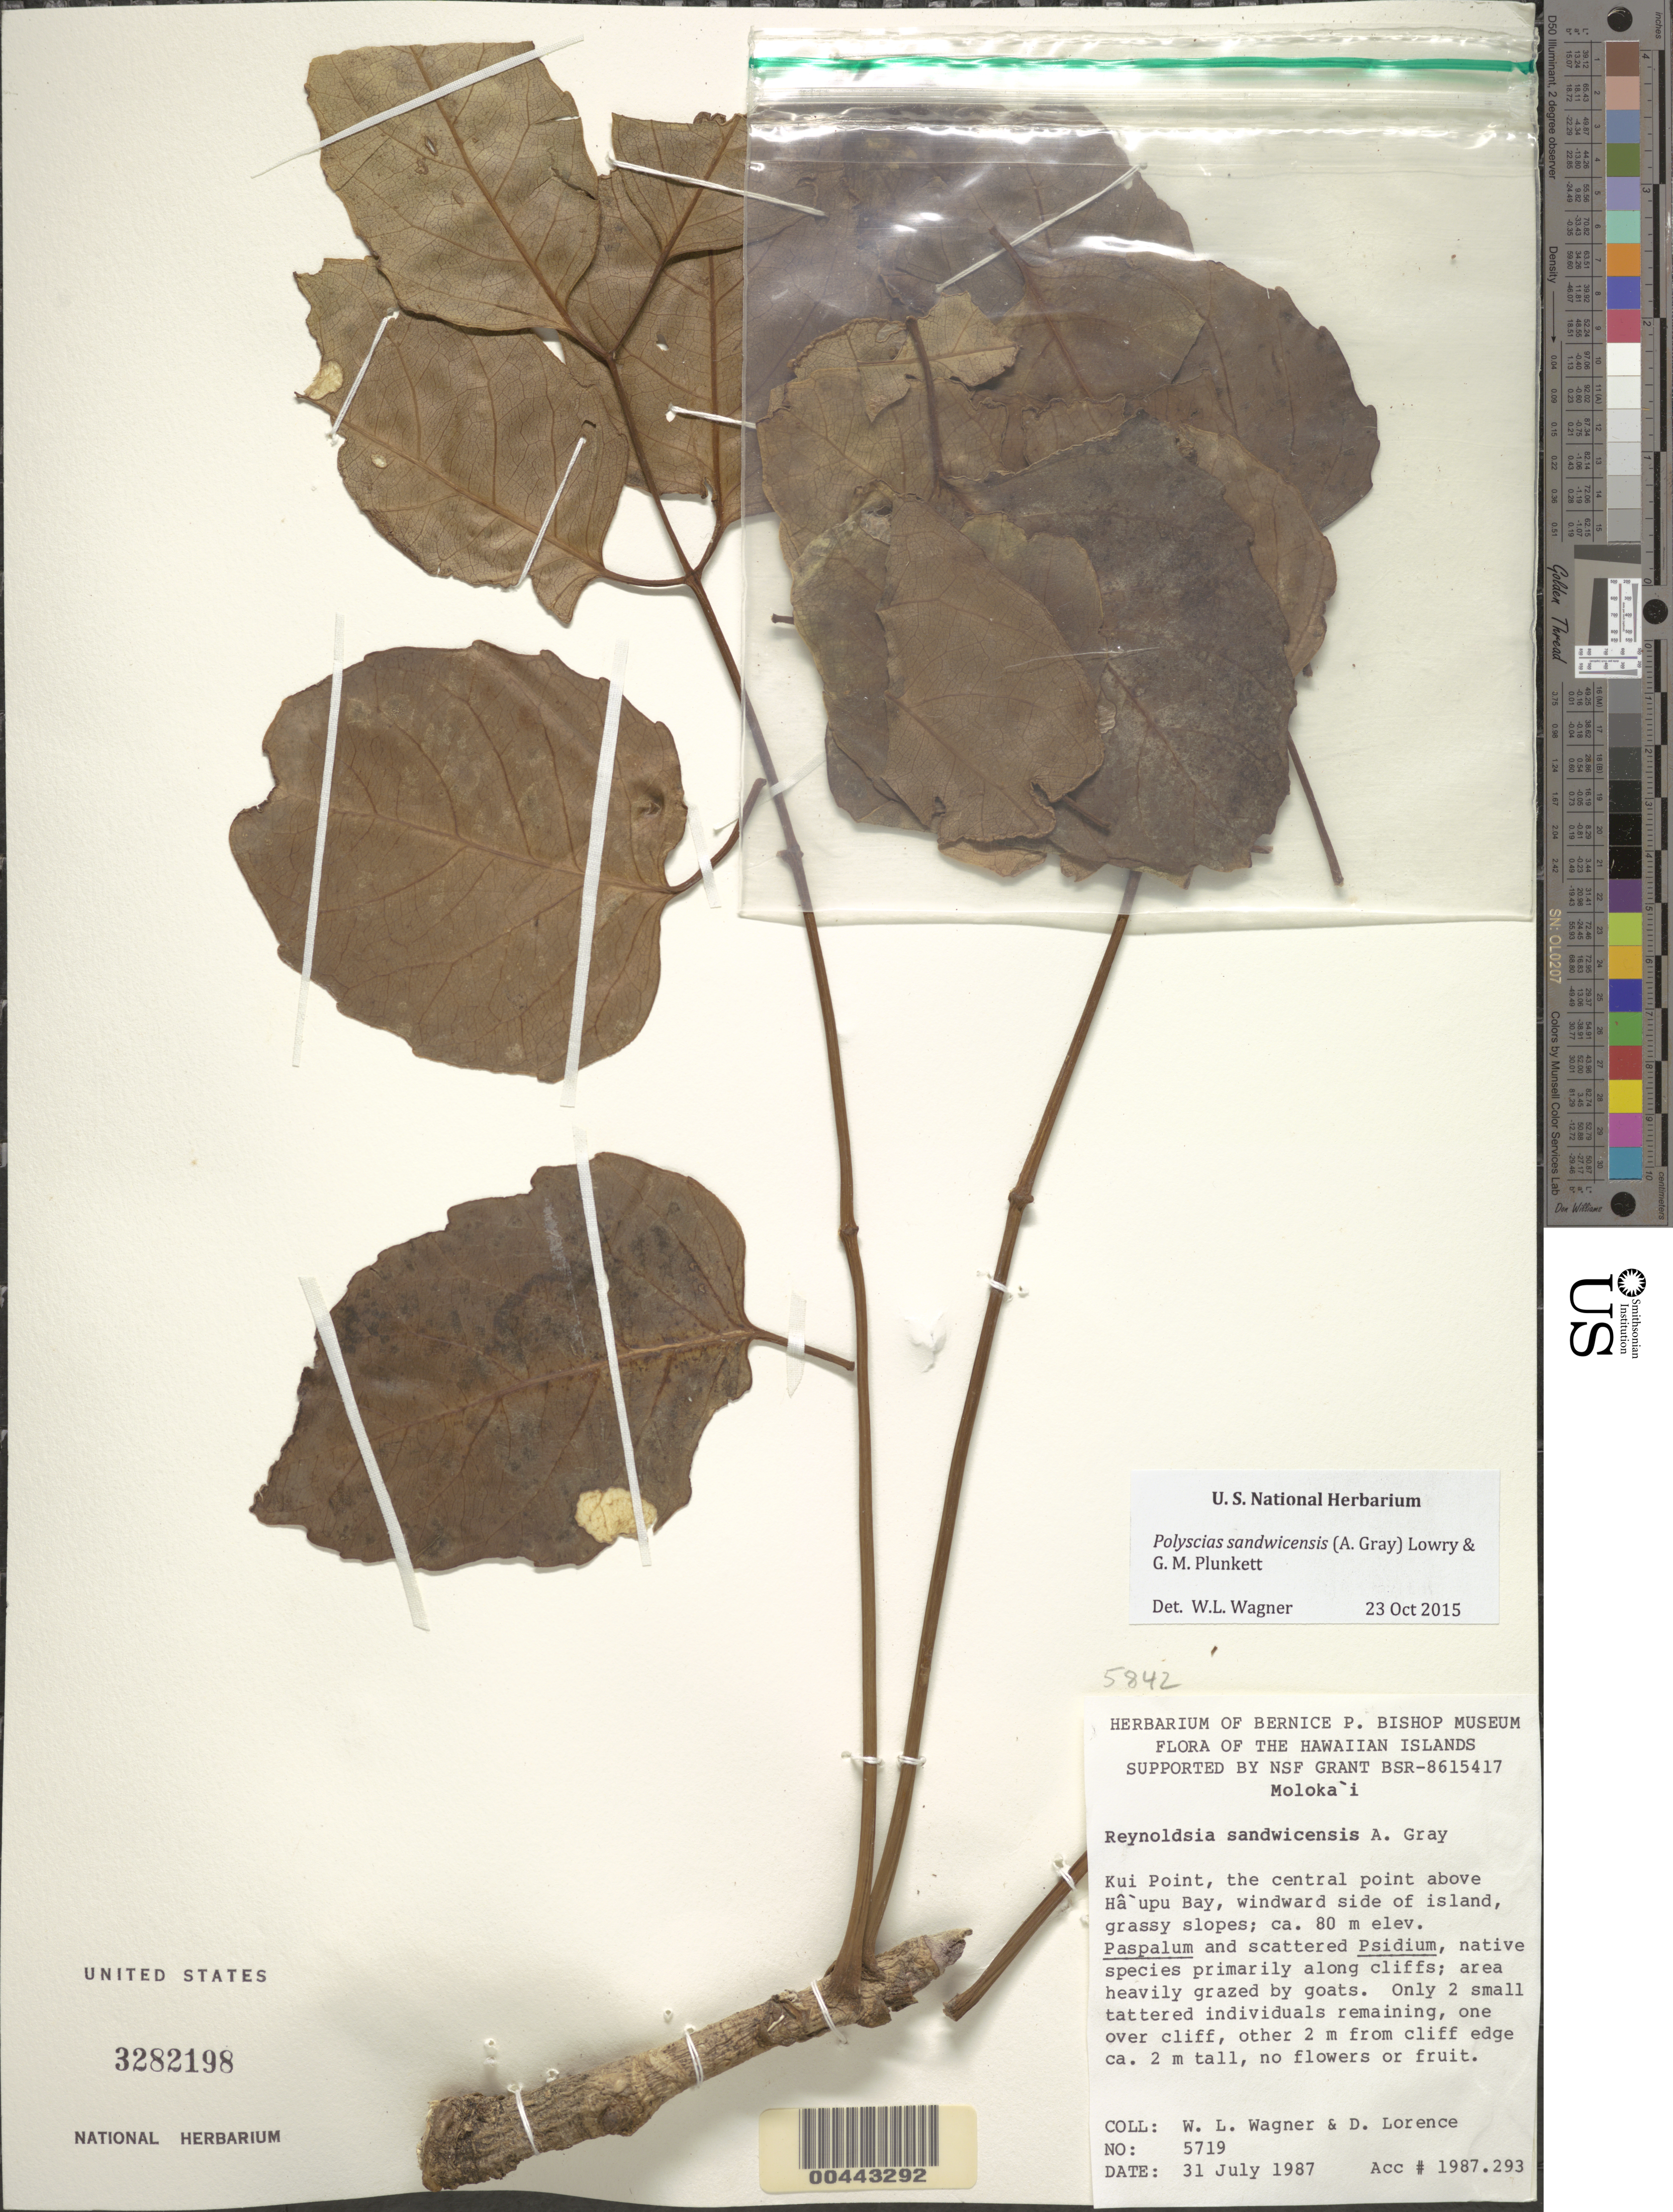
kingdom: Plantae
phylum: Tracheophyta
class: Magnoliopsida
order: Apiales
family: Araliaceae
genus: Polyscias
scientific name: Polyscias sandwicensis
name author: (A. Gray) Lowry & G. M. Plunkett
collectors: W. L. Wagner & D. Lorence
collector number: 5719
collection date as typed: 31 Jul 1987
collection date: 1987-07-31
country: United States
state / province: Hawaii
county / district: Maui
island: Moloka'i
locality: Kui Point, the central point above Ha'upu Bay, windward side of island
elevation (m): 80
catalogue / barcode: US 3282198